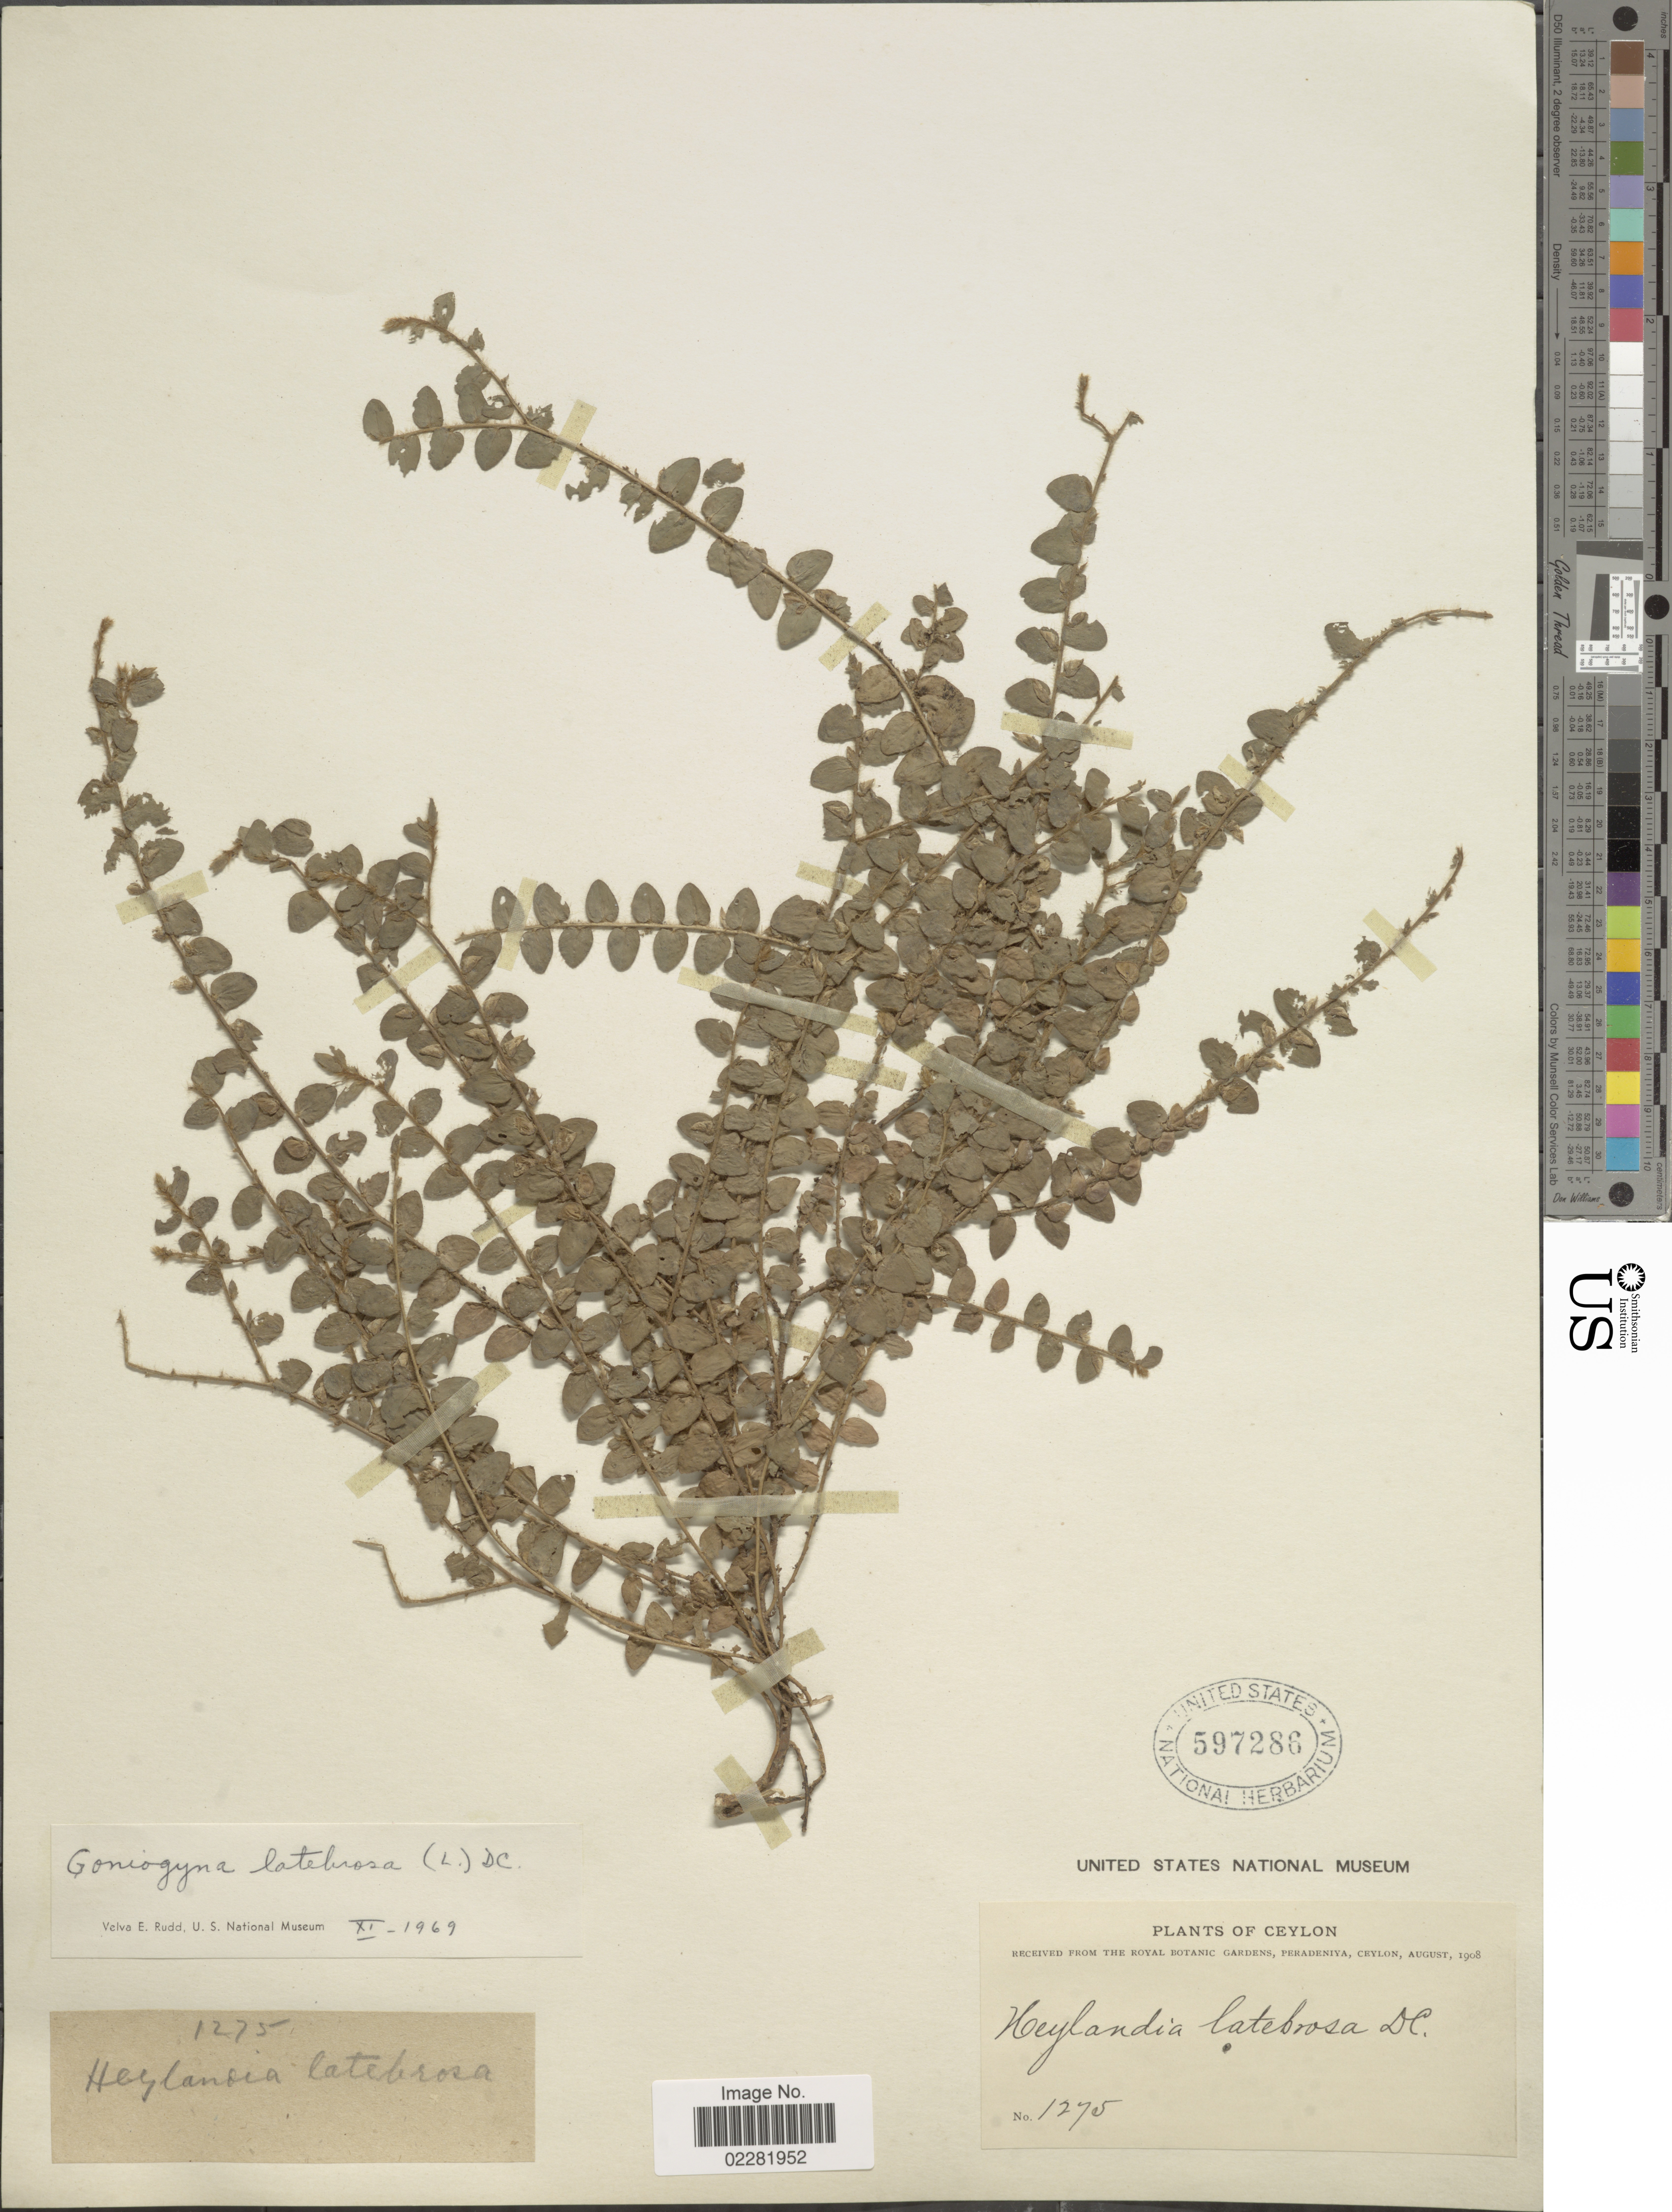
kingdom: Plantae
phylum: Tracheophyta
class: Magnoliopsida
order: Fabales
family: Fabaceae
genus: Crotalaria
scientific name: Crotalaria hebecarpa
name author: (DC.) Rudd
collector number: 1275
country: Sri Lanka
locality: Ceylon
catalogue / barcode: US 597286